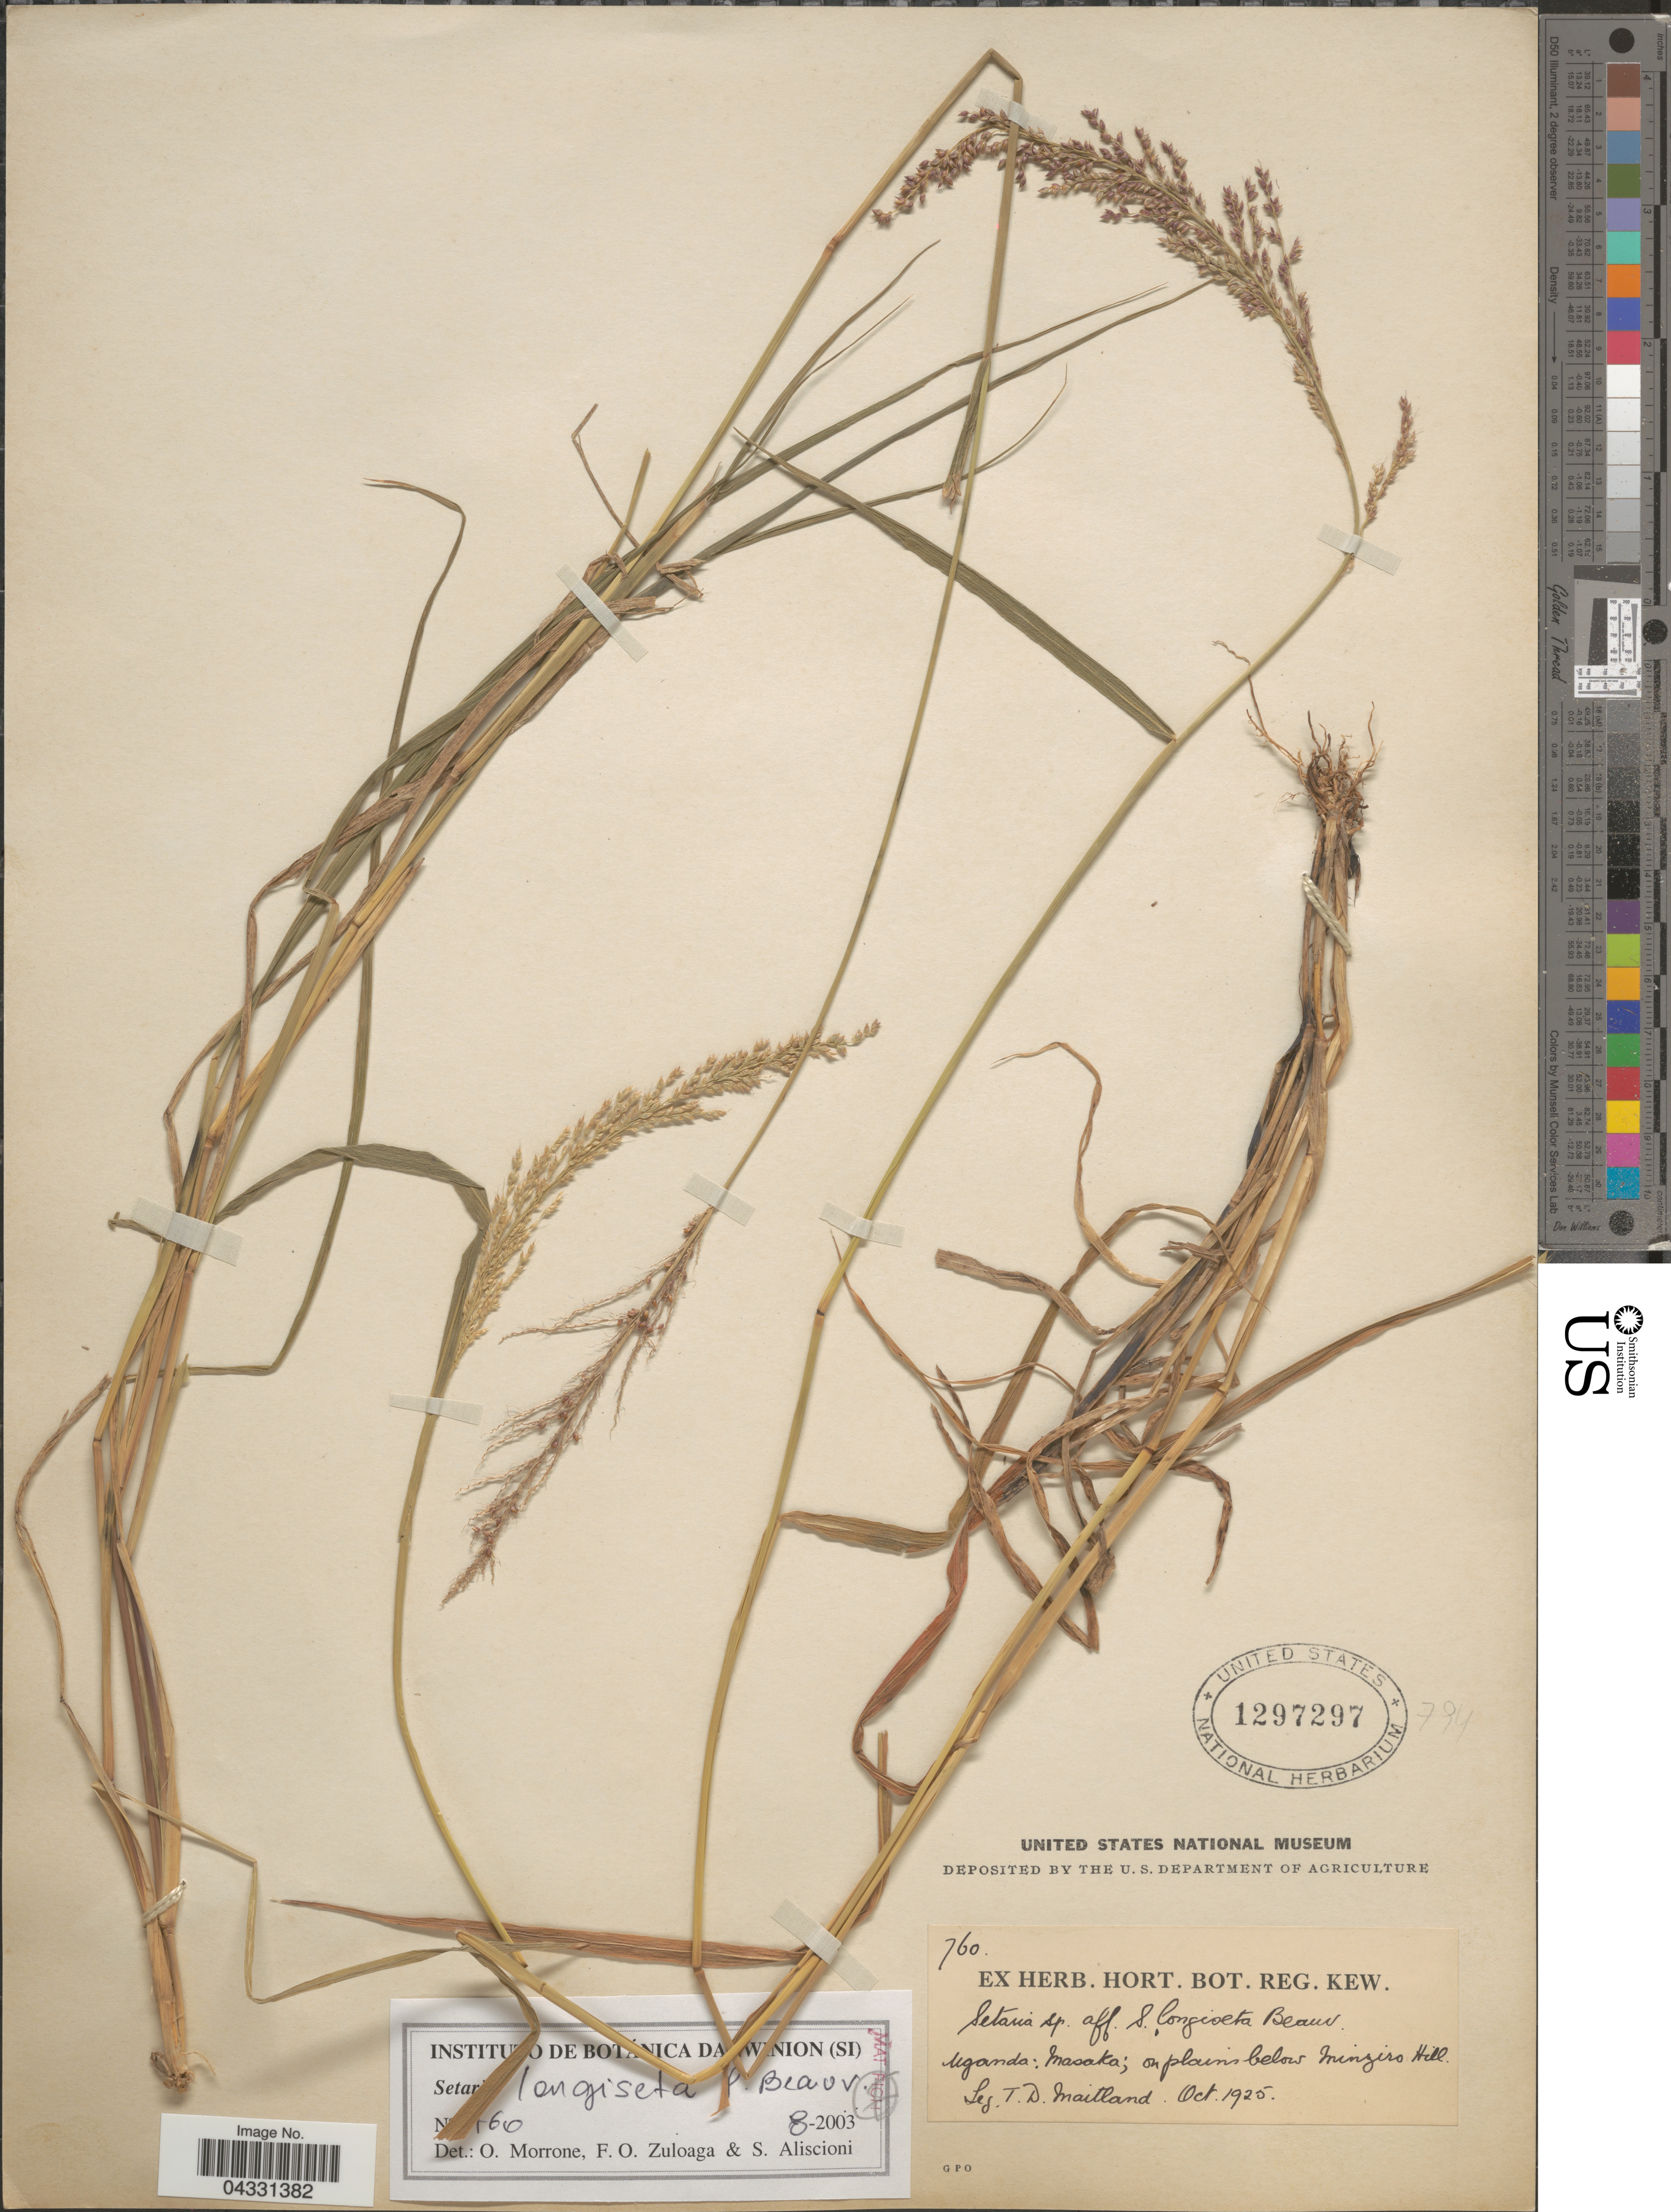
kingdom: Plantae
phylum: Tracheophyta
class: Liliopsida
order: Poales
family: Poaceae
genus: Setaria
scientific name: Setaria longiseta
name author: P. Beauv.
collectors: T. Maitland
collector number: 760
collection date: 1925-10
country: Uganda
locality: Masaka; on plains below Minziro Hill.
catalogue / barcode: US 1297297